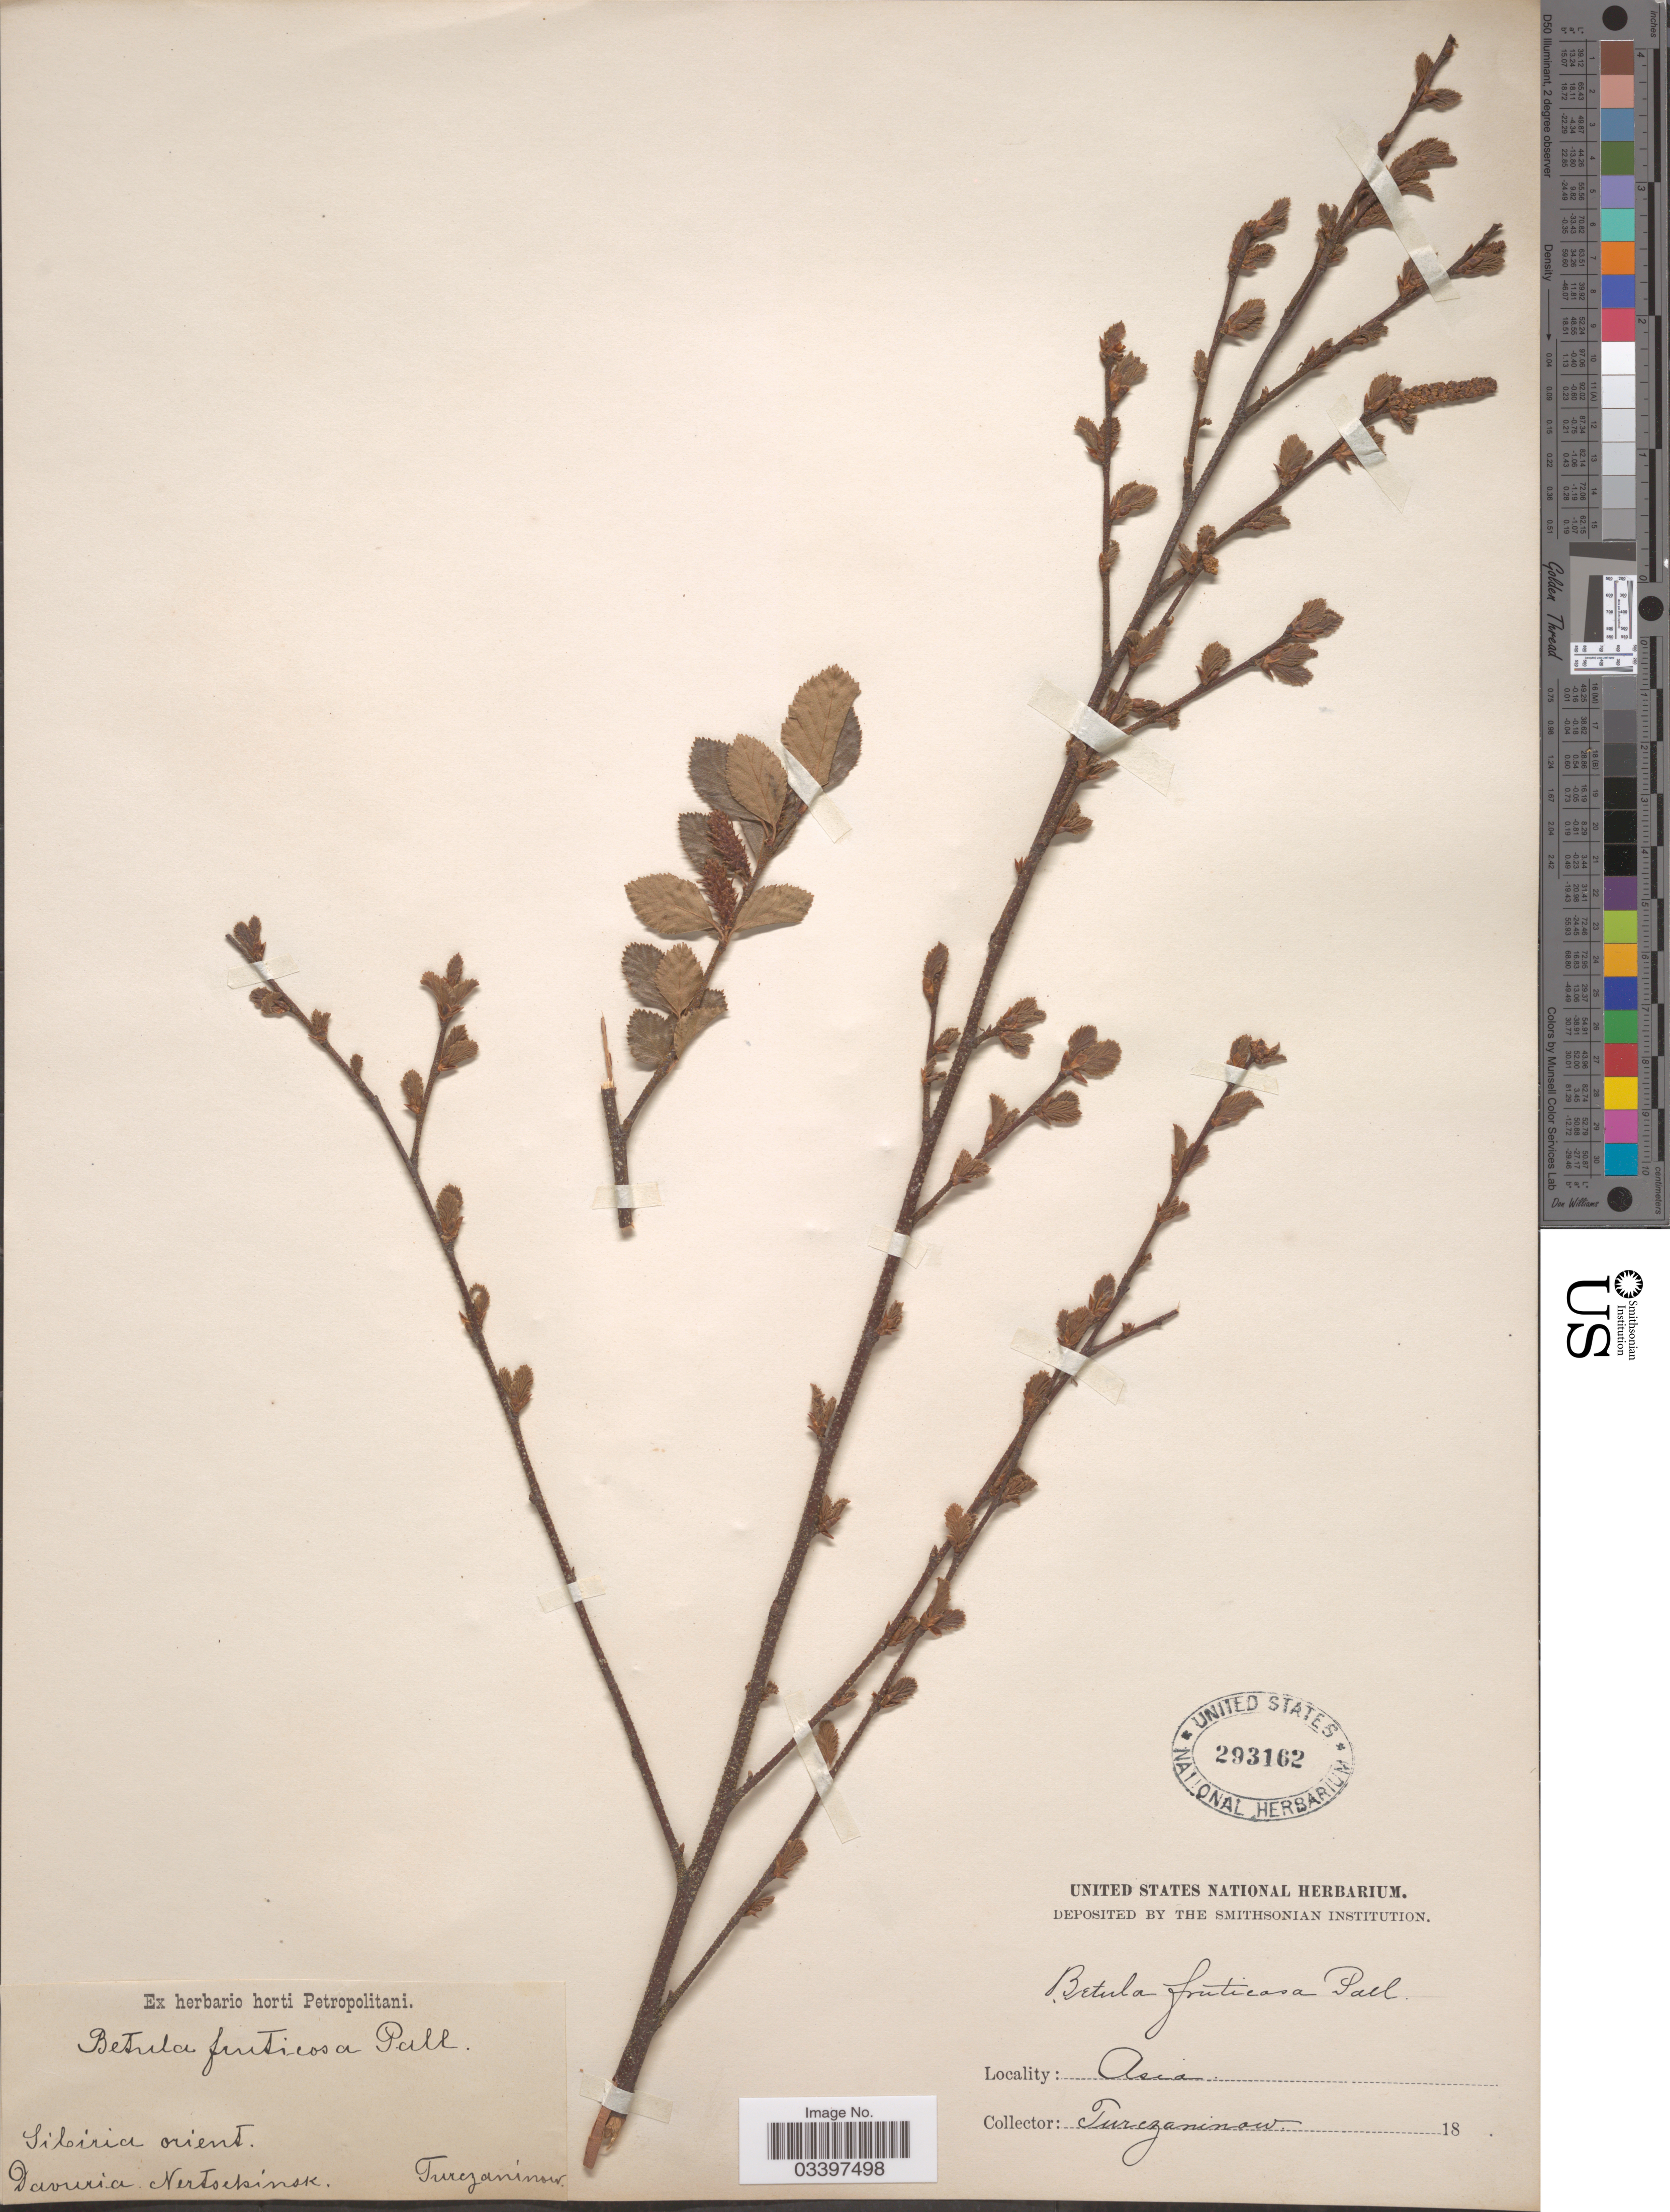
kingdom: Plantae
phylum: Tracheophyta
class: Magnoliopsida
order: Fagales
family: Betulaceae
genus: Betula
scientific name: Betula pubescens var. friesii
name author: (Larsson ex Hartm.) Nyman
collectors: Turczaninow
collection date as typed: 18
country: Russian Federation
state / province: Zabaykalsky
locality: Sibiria orient. Davuria Nertsckinsk. Asia.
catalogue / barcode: US 293162